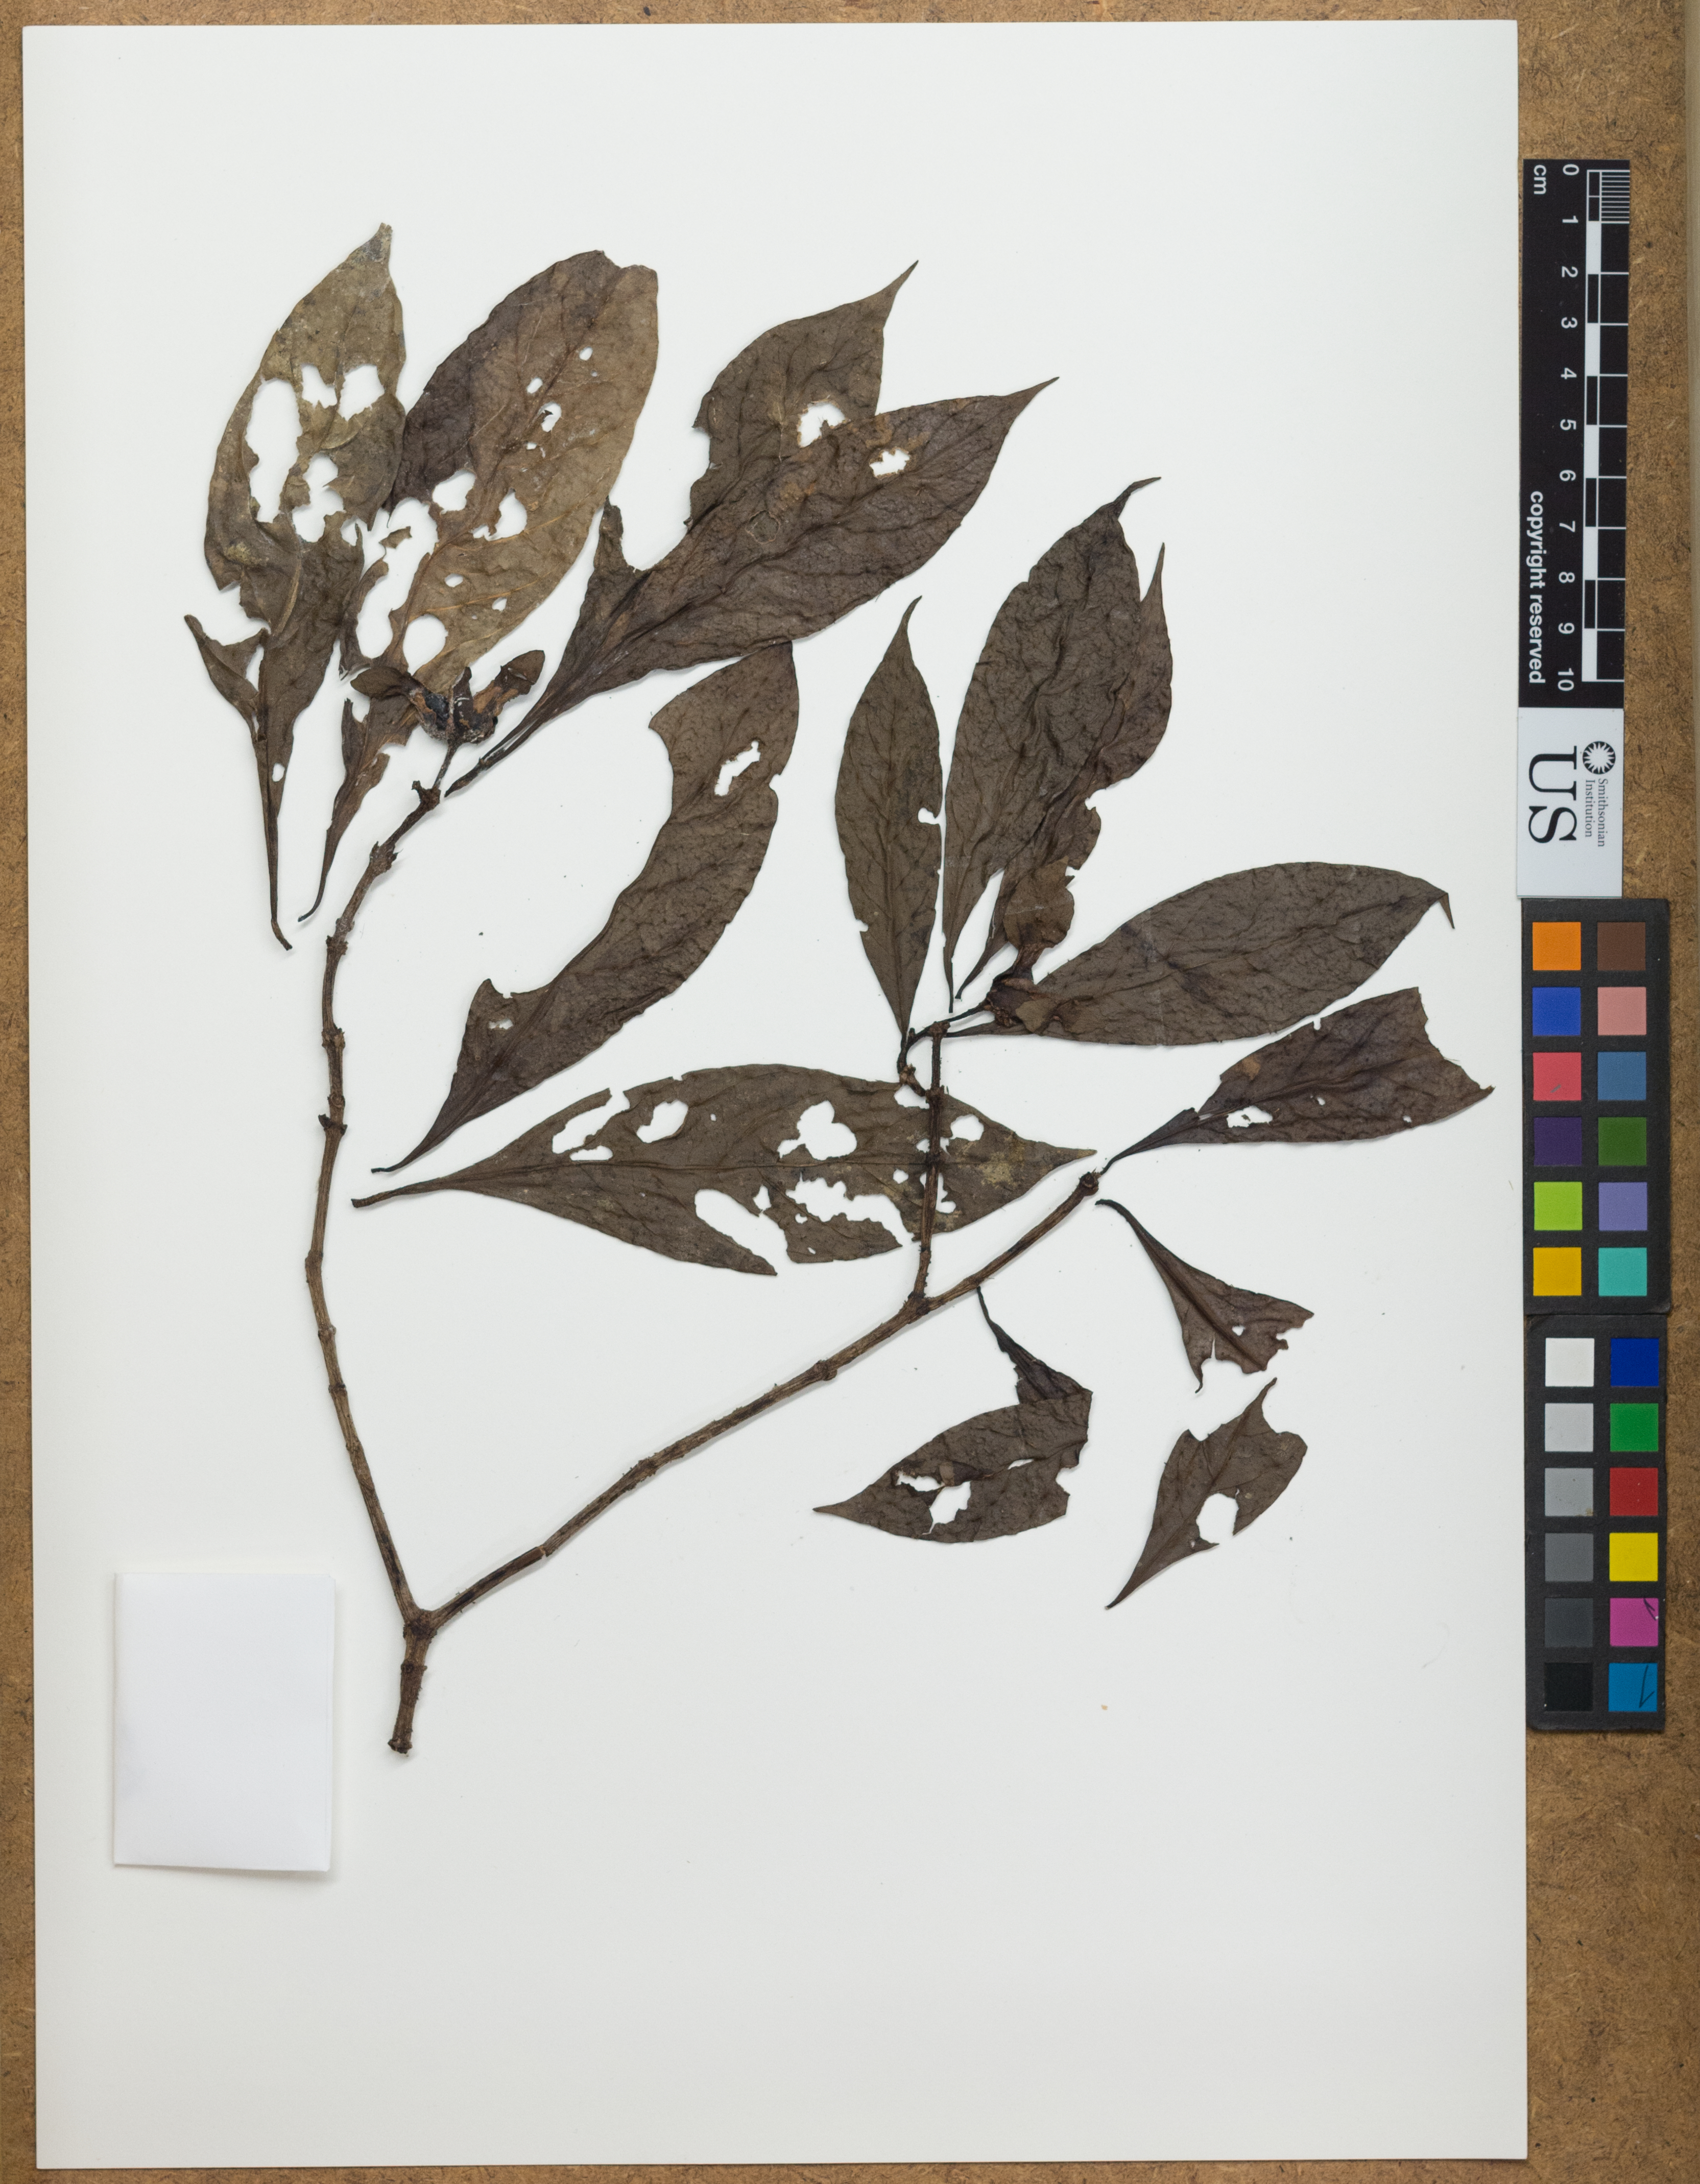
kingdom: Plantae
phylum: Tracheophyta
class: Magnoliopsida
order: Gentianales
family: Rubiaceae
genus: Psychotria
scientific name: Psychotria ligularis var. carapichea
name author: (Poir.) Steyerm.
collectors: C. Moretti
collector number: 752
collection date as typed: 13-Jul-77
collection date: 1977-07-13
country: French Guiana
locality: Saül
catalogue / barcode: US 2835099